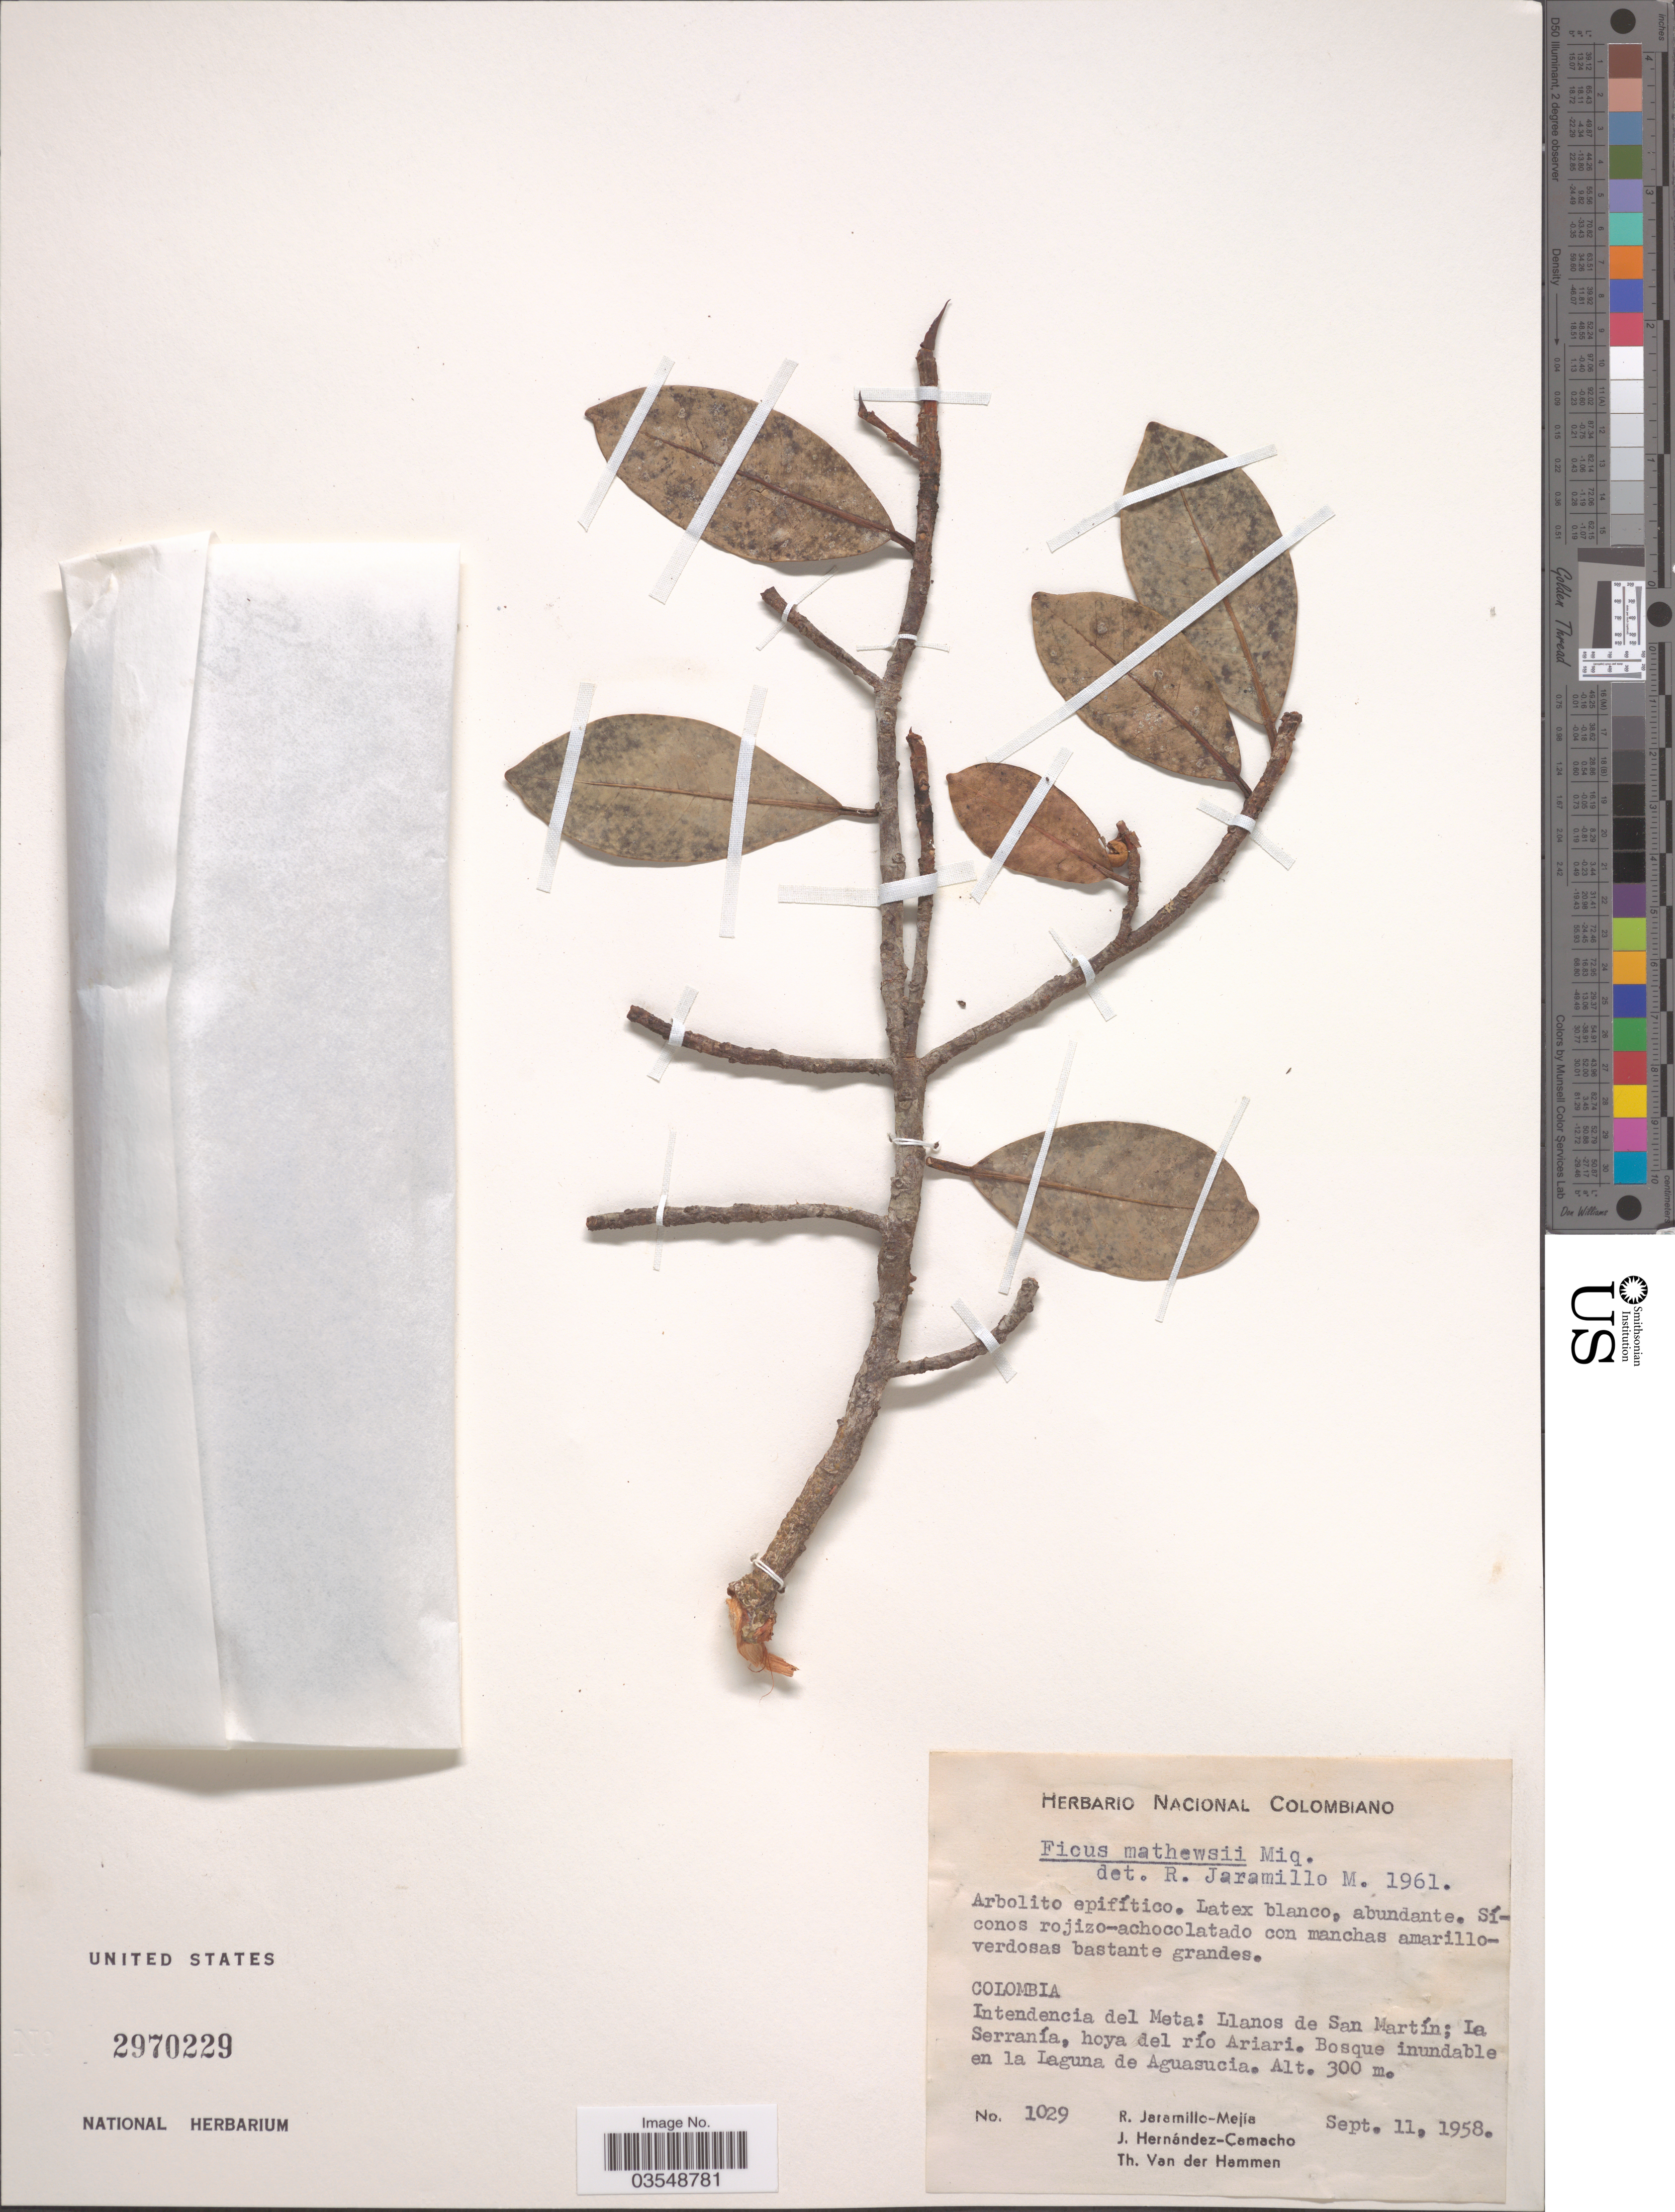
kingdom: Plantae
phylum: Tracheophyta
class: Magnoliopsida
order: Rosales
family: Moraceae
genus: Ficus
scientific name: Ficus mathewsii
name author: (Miq.) Miq.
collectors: R. Jaramillo M., J. Hernandez Camacho & T. Van der Hammen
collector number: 1029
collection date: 1958-09-11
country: Colombia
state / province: Meta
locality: Intendencia del Meta: Llanos de San Martín; La Serranía, hoya del río Ariari. En la Laguna de Aguasucia.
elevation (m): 300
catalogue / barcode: US 2970229